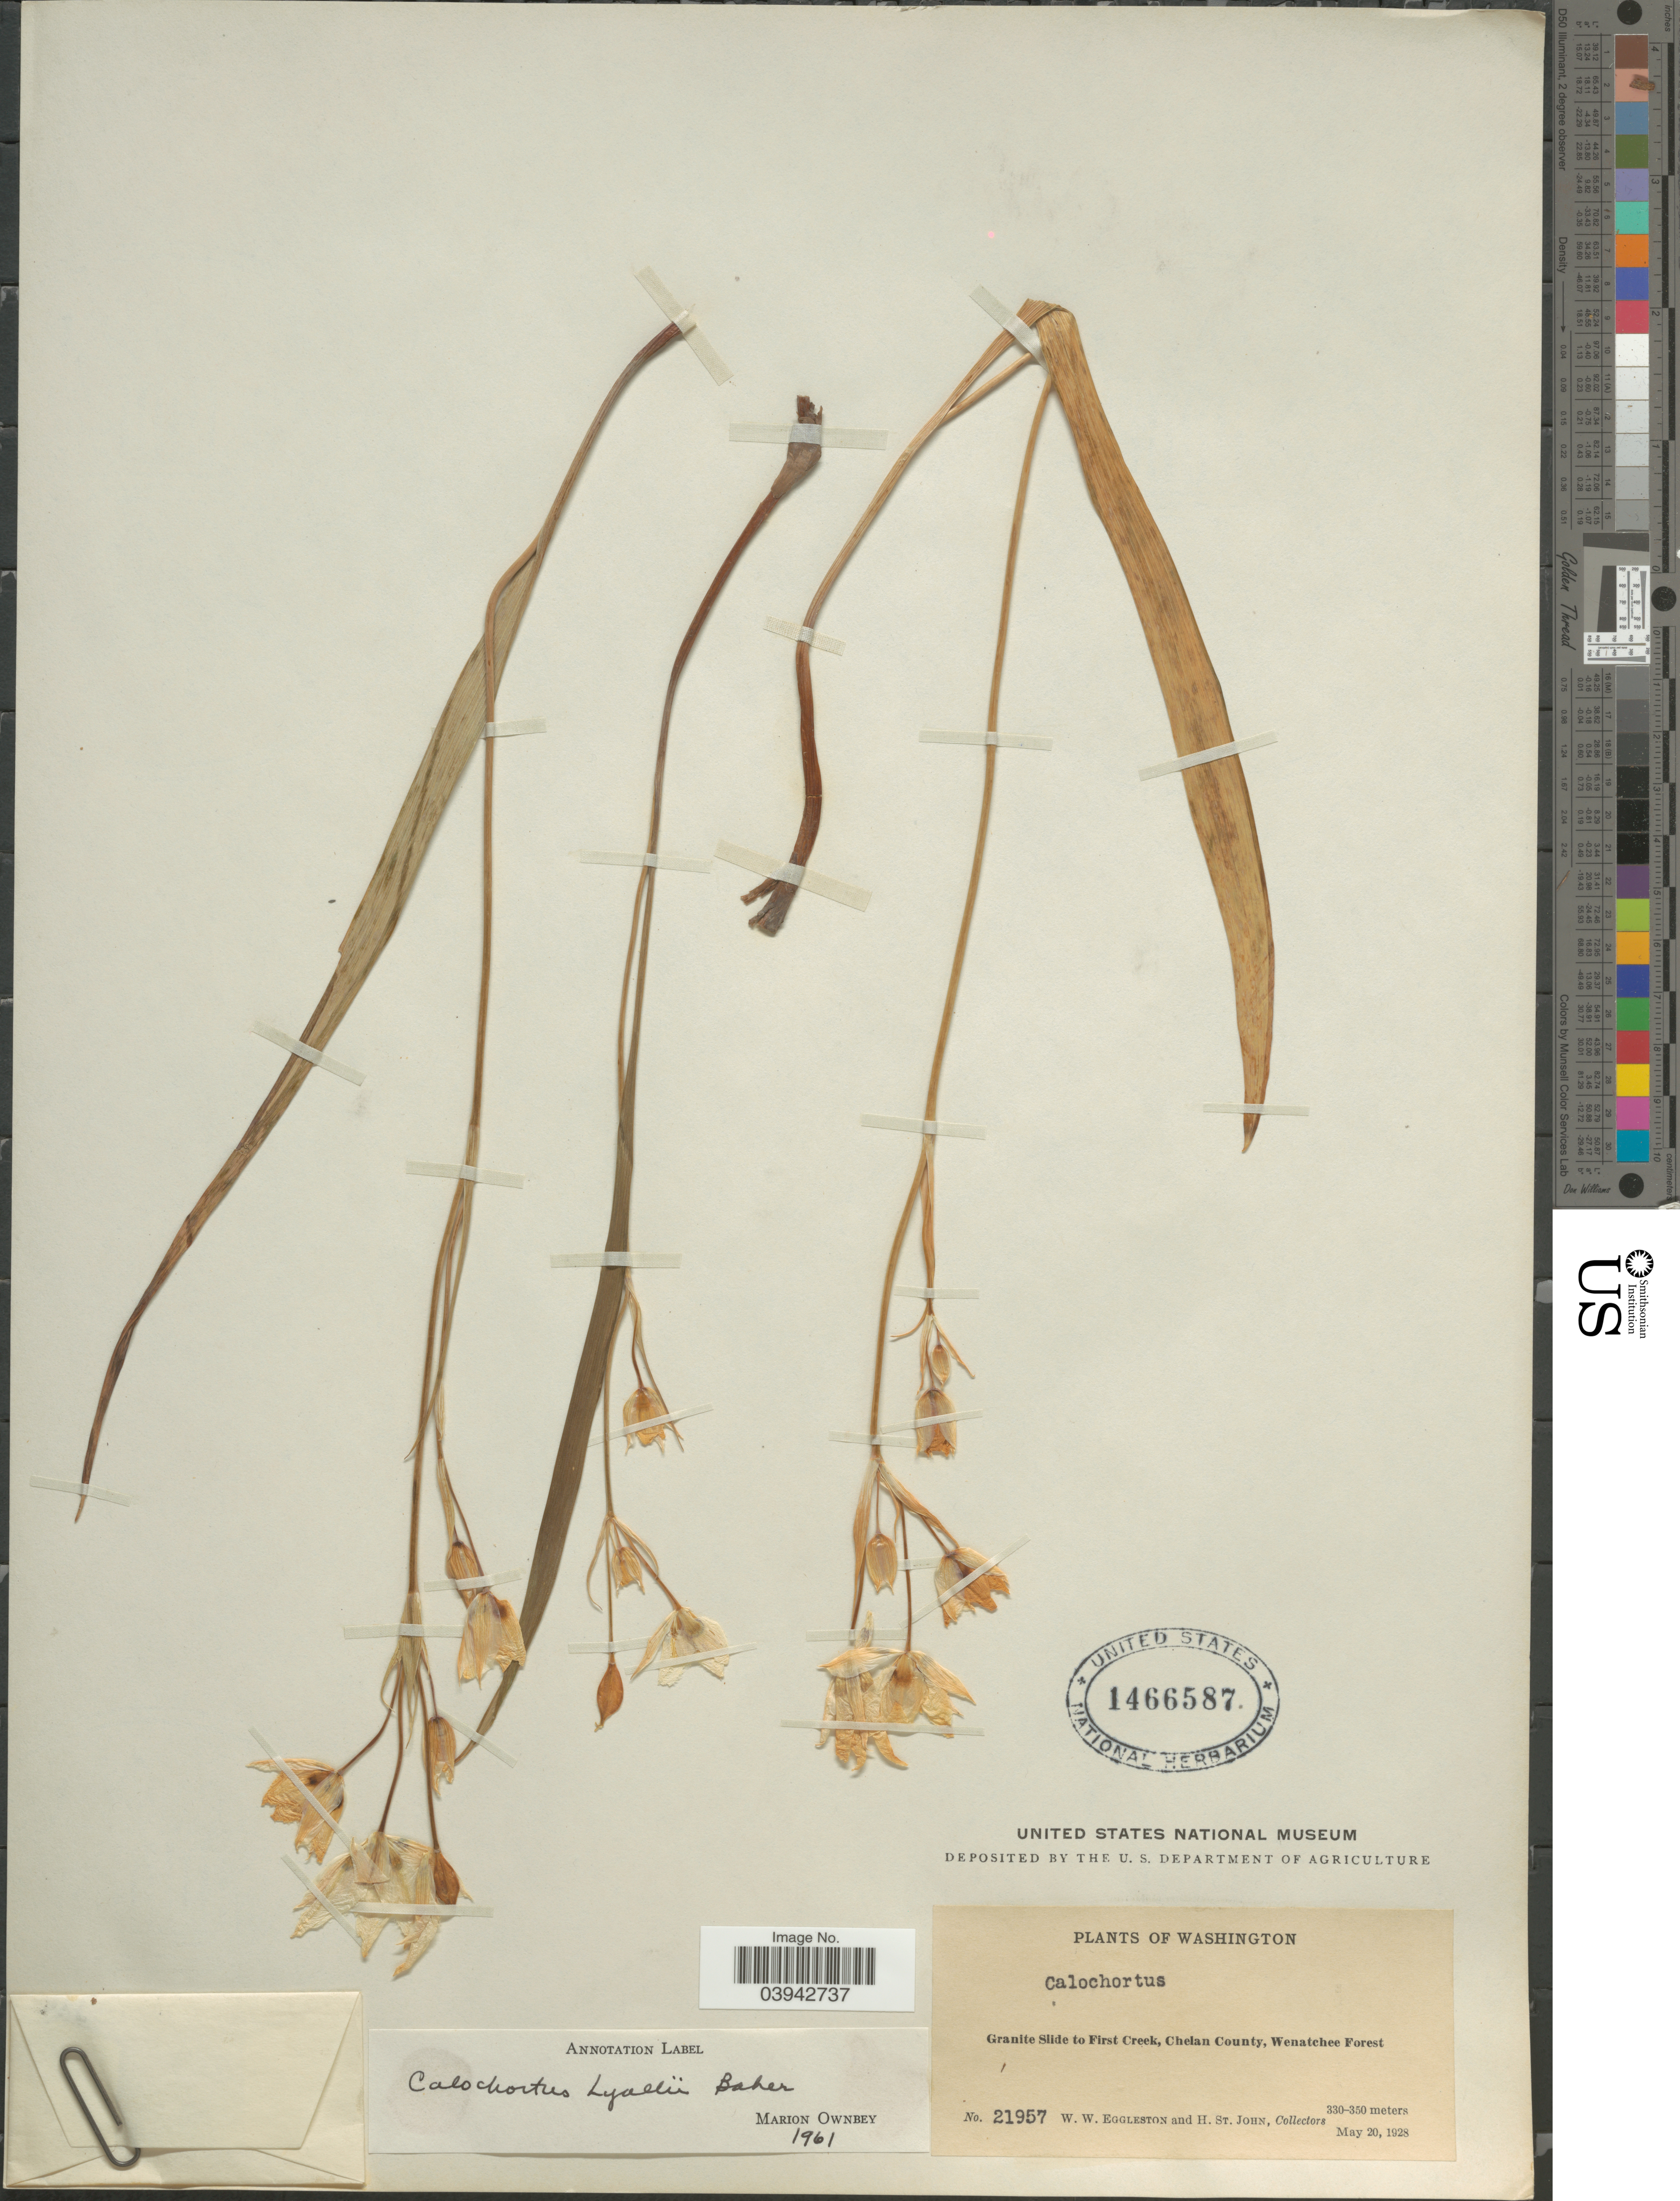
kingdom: Plantae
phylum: Tracheophyta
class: Liliopsida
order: Liliales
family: Liliaceae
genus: Calochortus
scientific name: Calochortus lyallii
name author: Baker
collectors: W. W. Eggleston & H. St. John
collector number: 21957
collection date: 1928-05-20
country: United States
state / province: Washington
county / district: Chelan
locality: Granite Slide to First Creek, Chelan County, Wenatchee Forest.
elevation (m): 330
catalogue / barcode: US 1466587